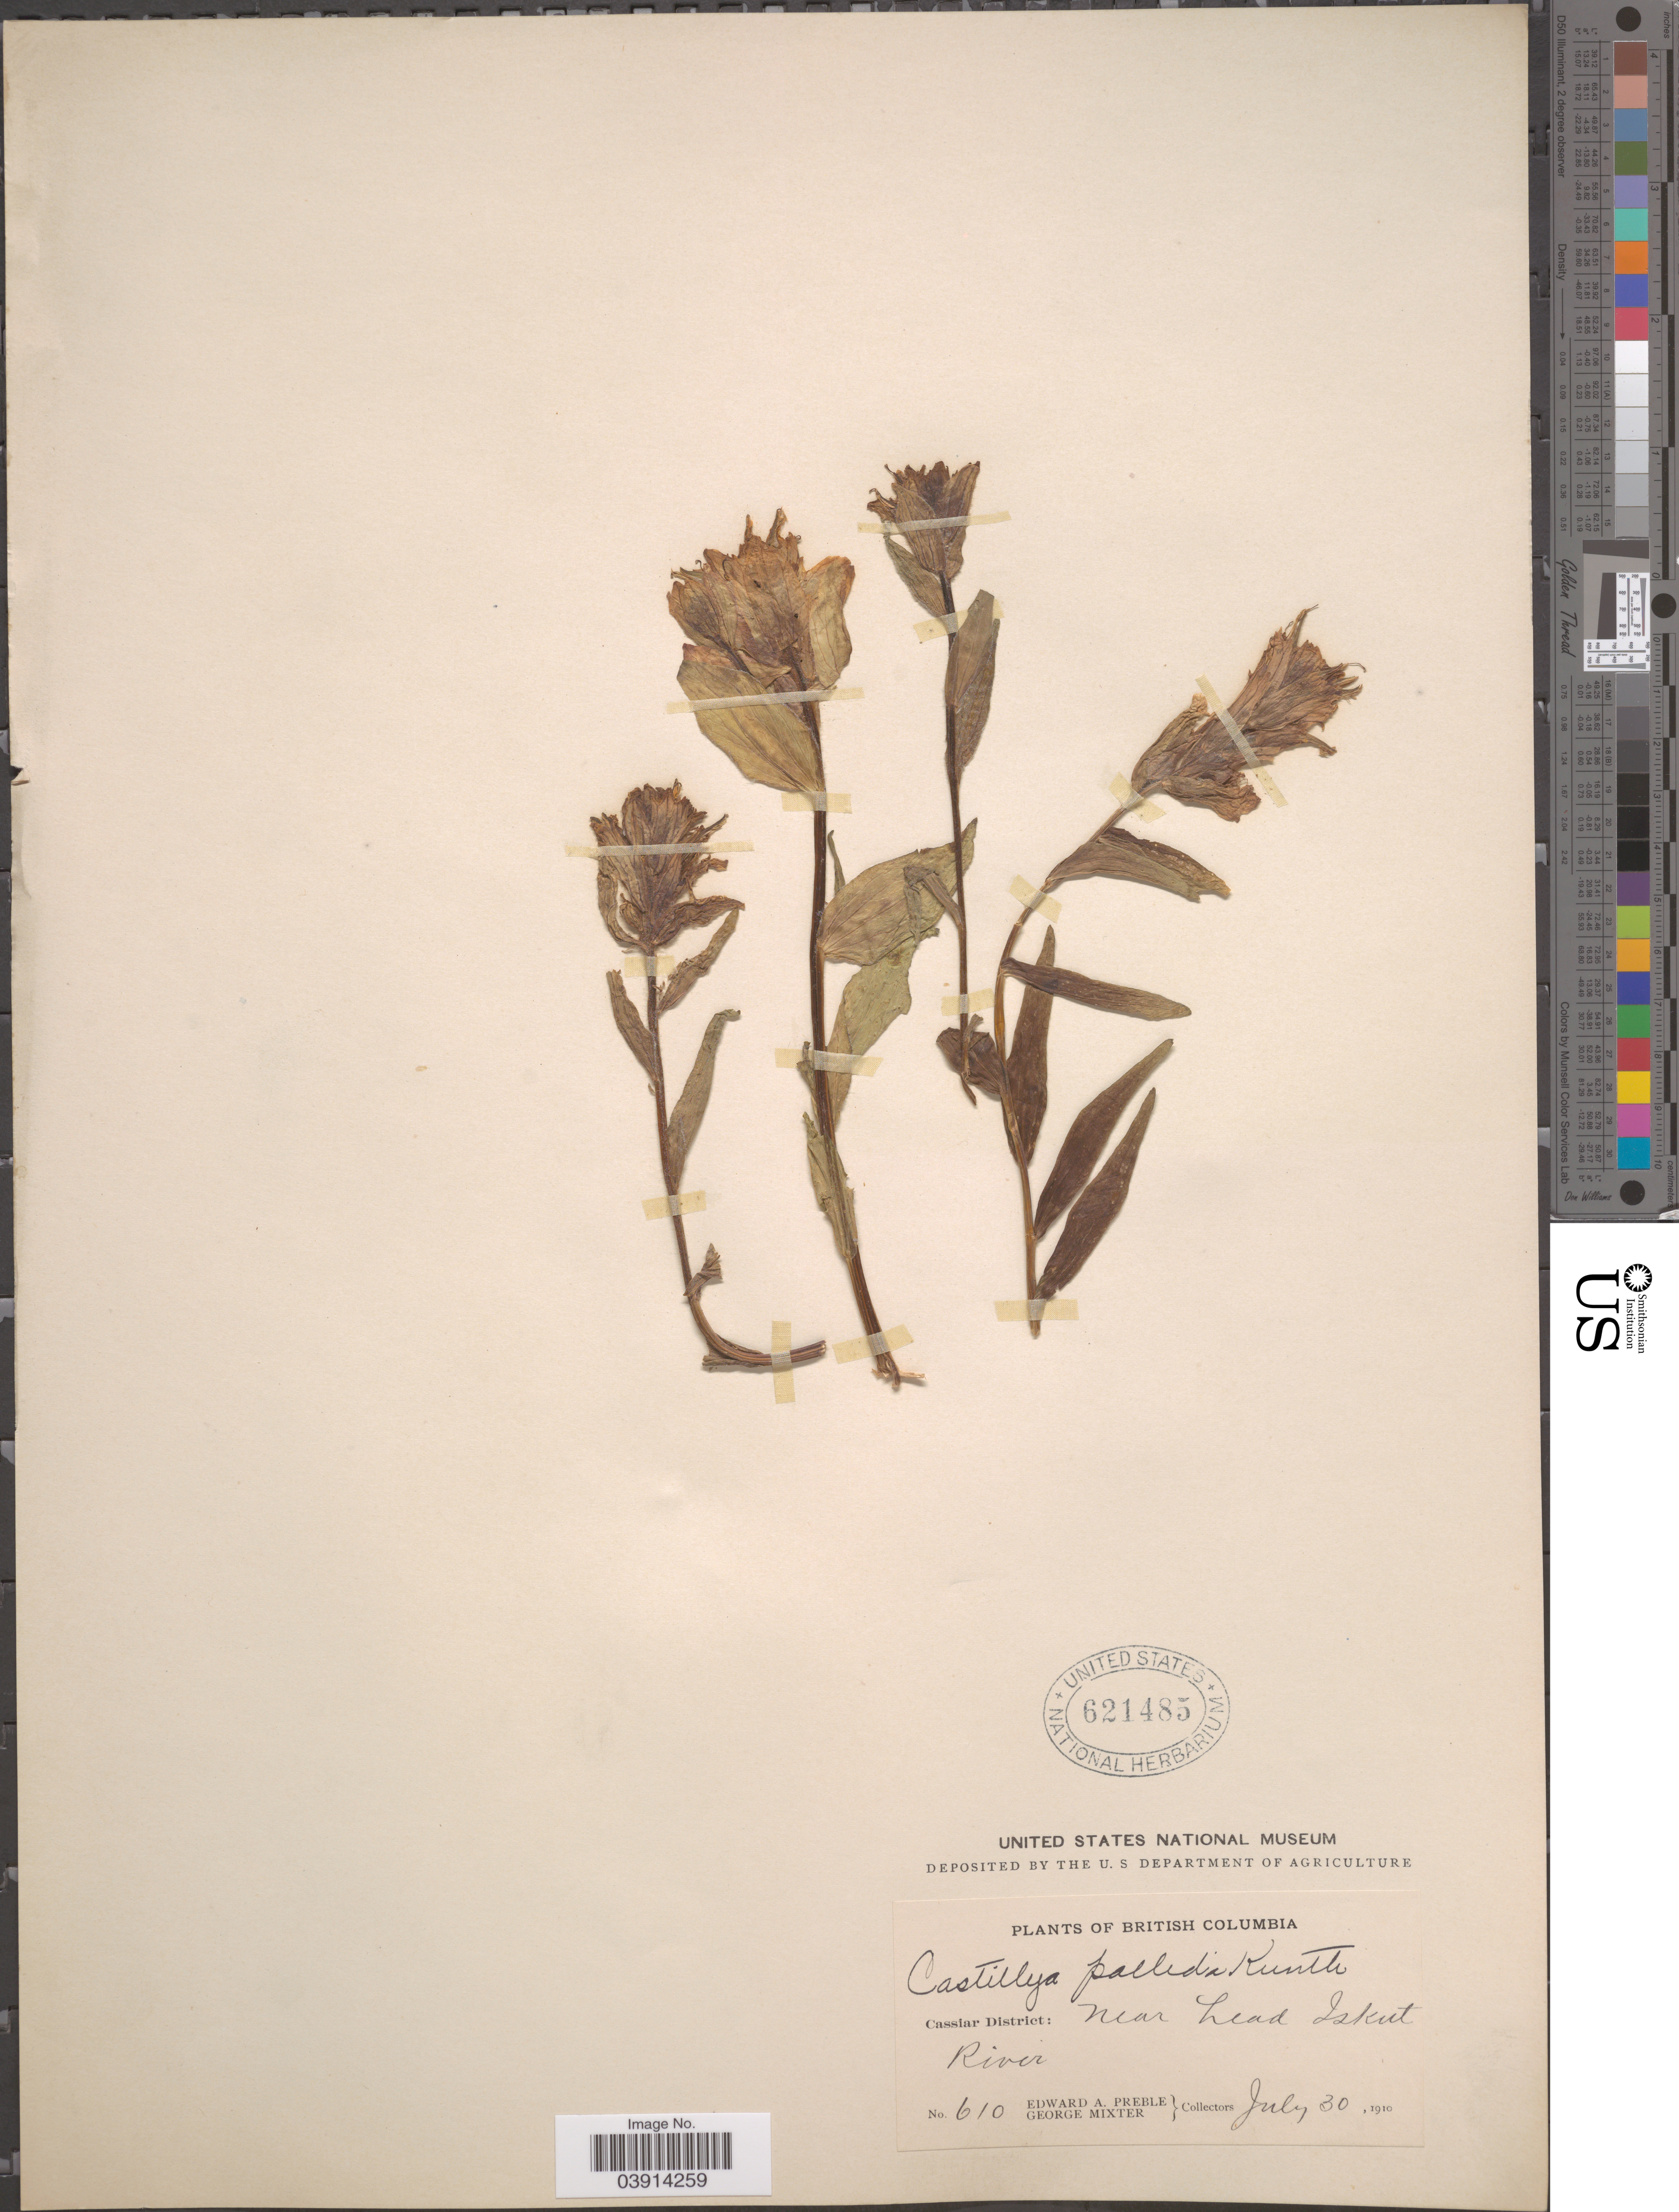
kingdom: Plantae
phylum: Tracheophyta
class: Magnoliopsida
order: Lamiales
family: Orobanchaceae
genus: Castilleja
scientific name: Castilleja septentrionalis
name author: Lindl.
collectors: E. Preble & G. Mixter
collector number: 610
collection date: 1910-07-30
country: Canada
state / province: British Columbia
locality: Cassiar District: near head Iskut River.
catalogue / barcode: US 621485